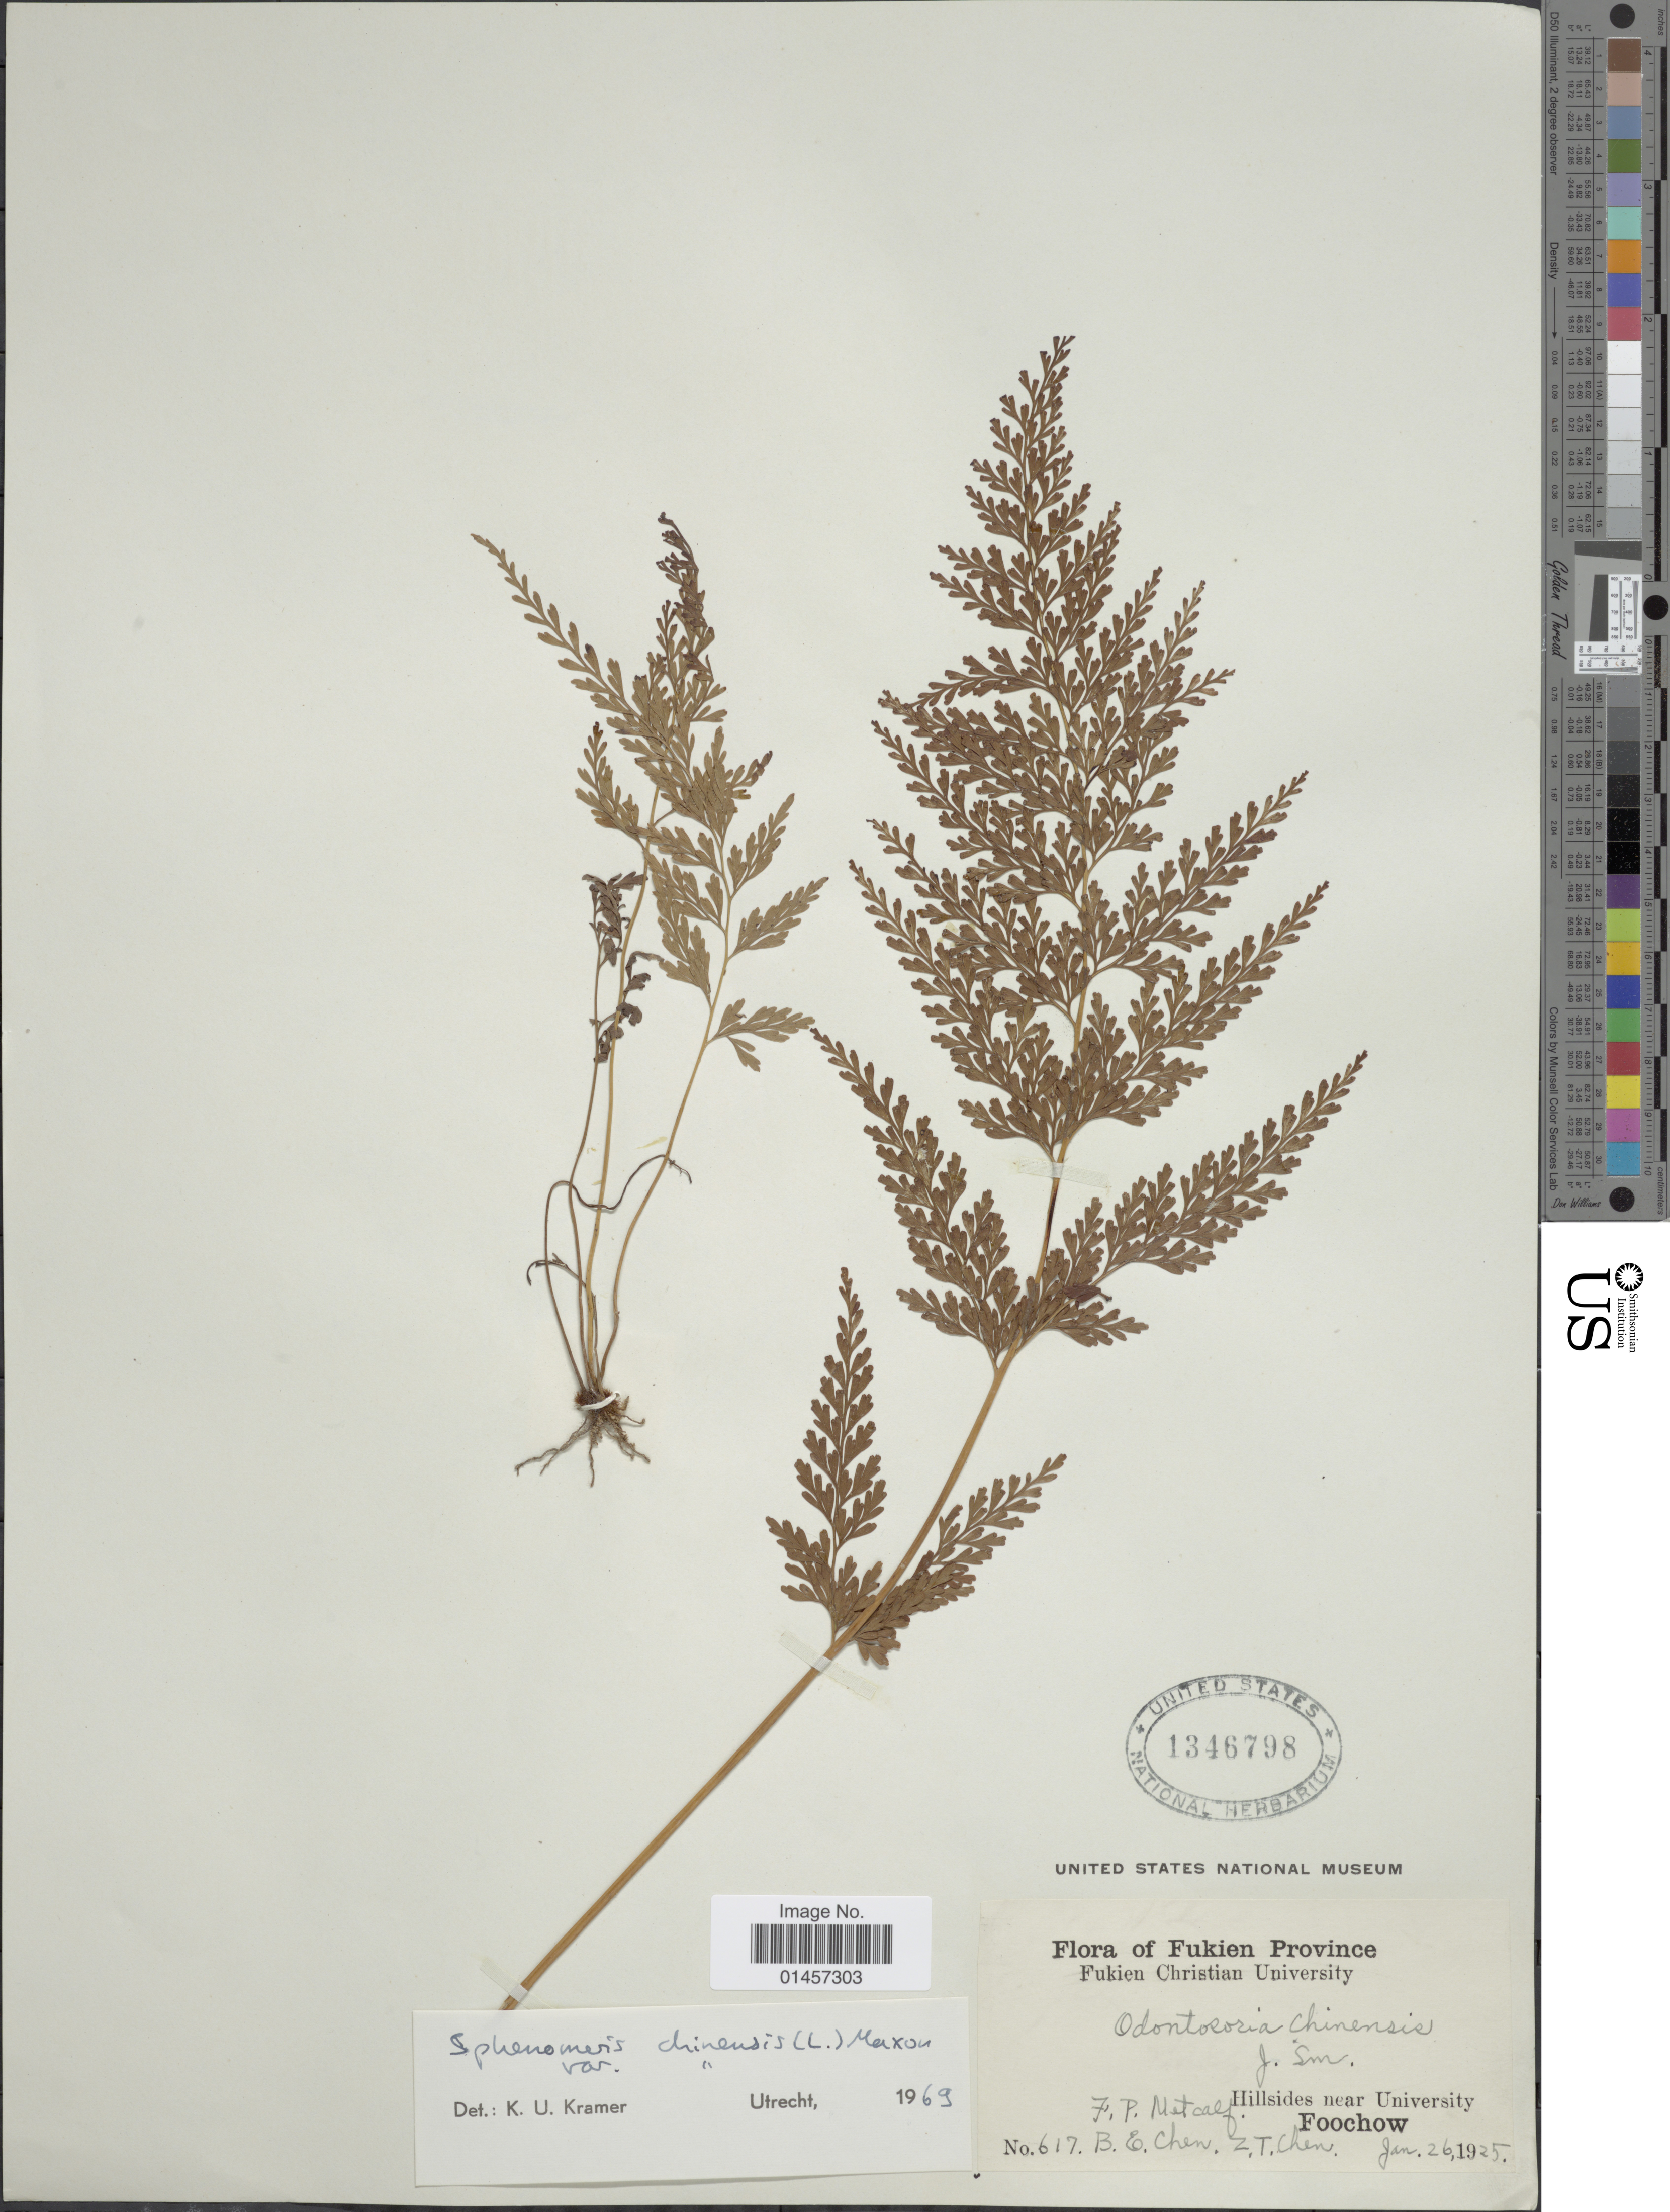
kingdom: Plantae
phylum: Tracheophyta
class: Polypodiopsida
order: Polypodiales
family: Lindsaeaceae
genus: Sphenomeris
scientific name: Sphenomeris chinensis var. chinensis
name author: (L.) Maxon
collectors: F. Metcalf, B. Chen & Z. Chen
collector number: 617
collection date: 1925-01-26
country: China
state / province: Fujian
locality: Fukien province, Hillsides near University, Foochow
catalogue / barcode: US 1346798